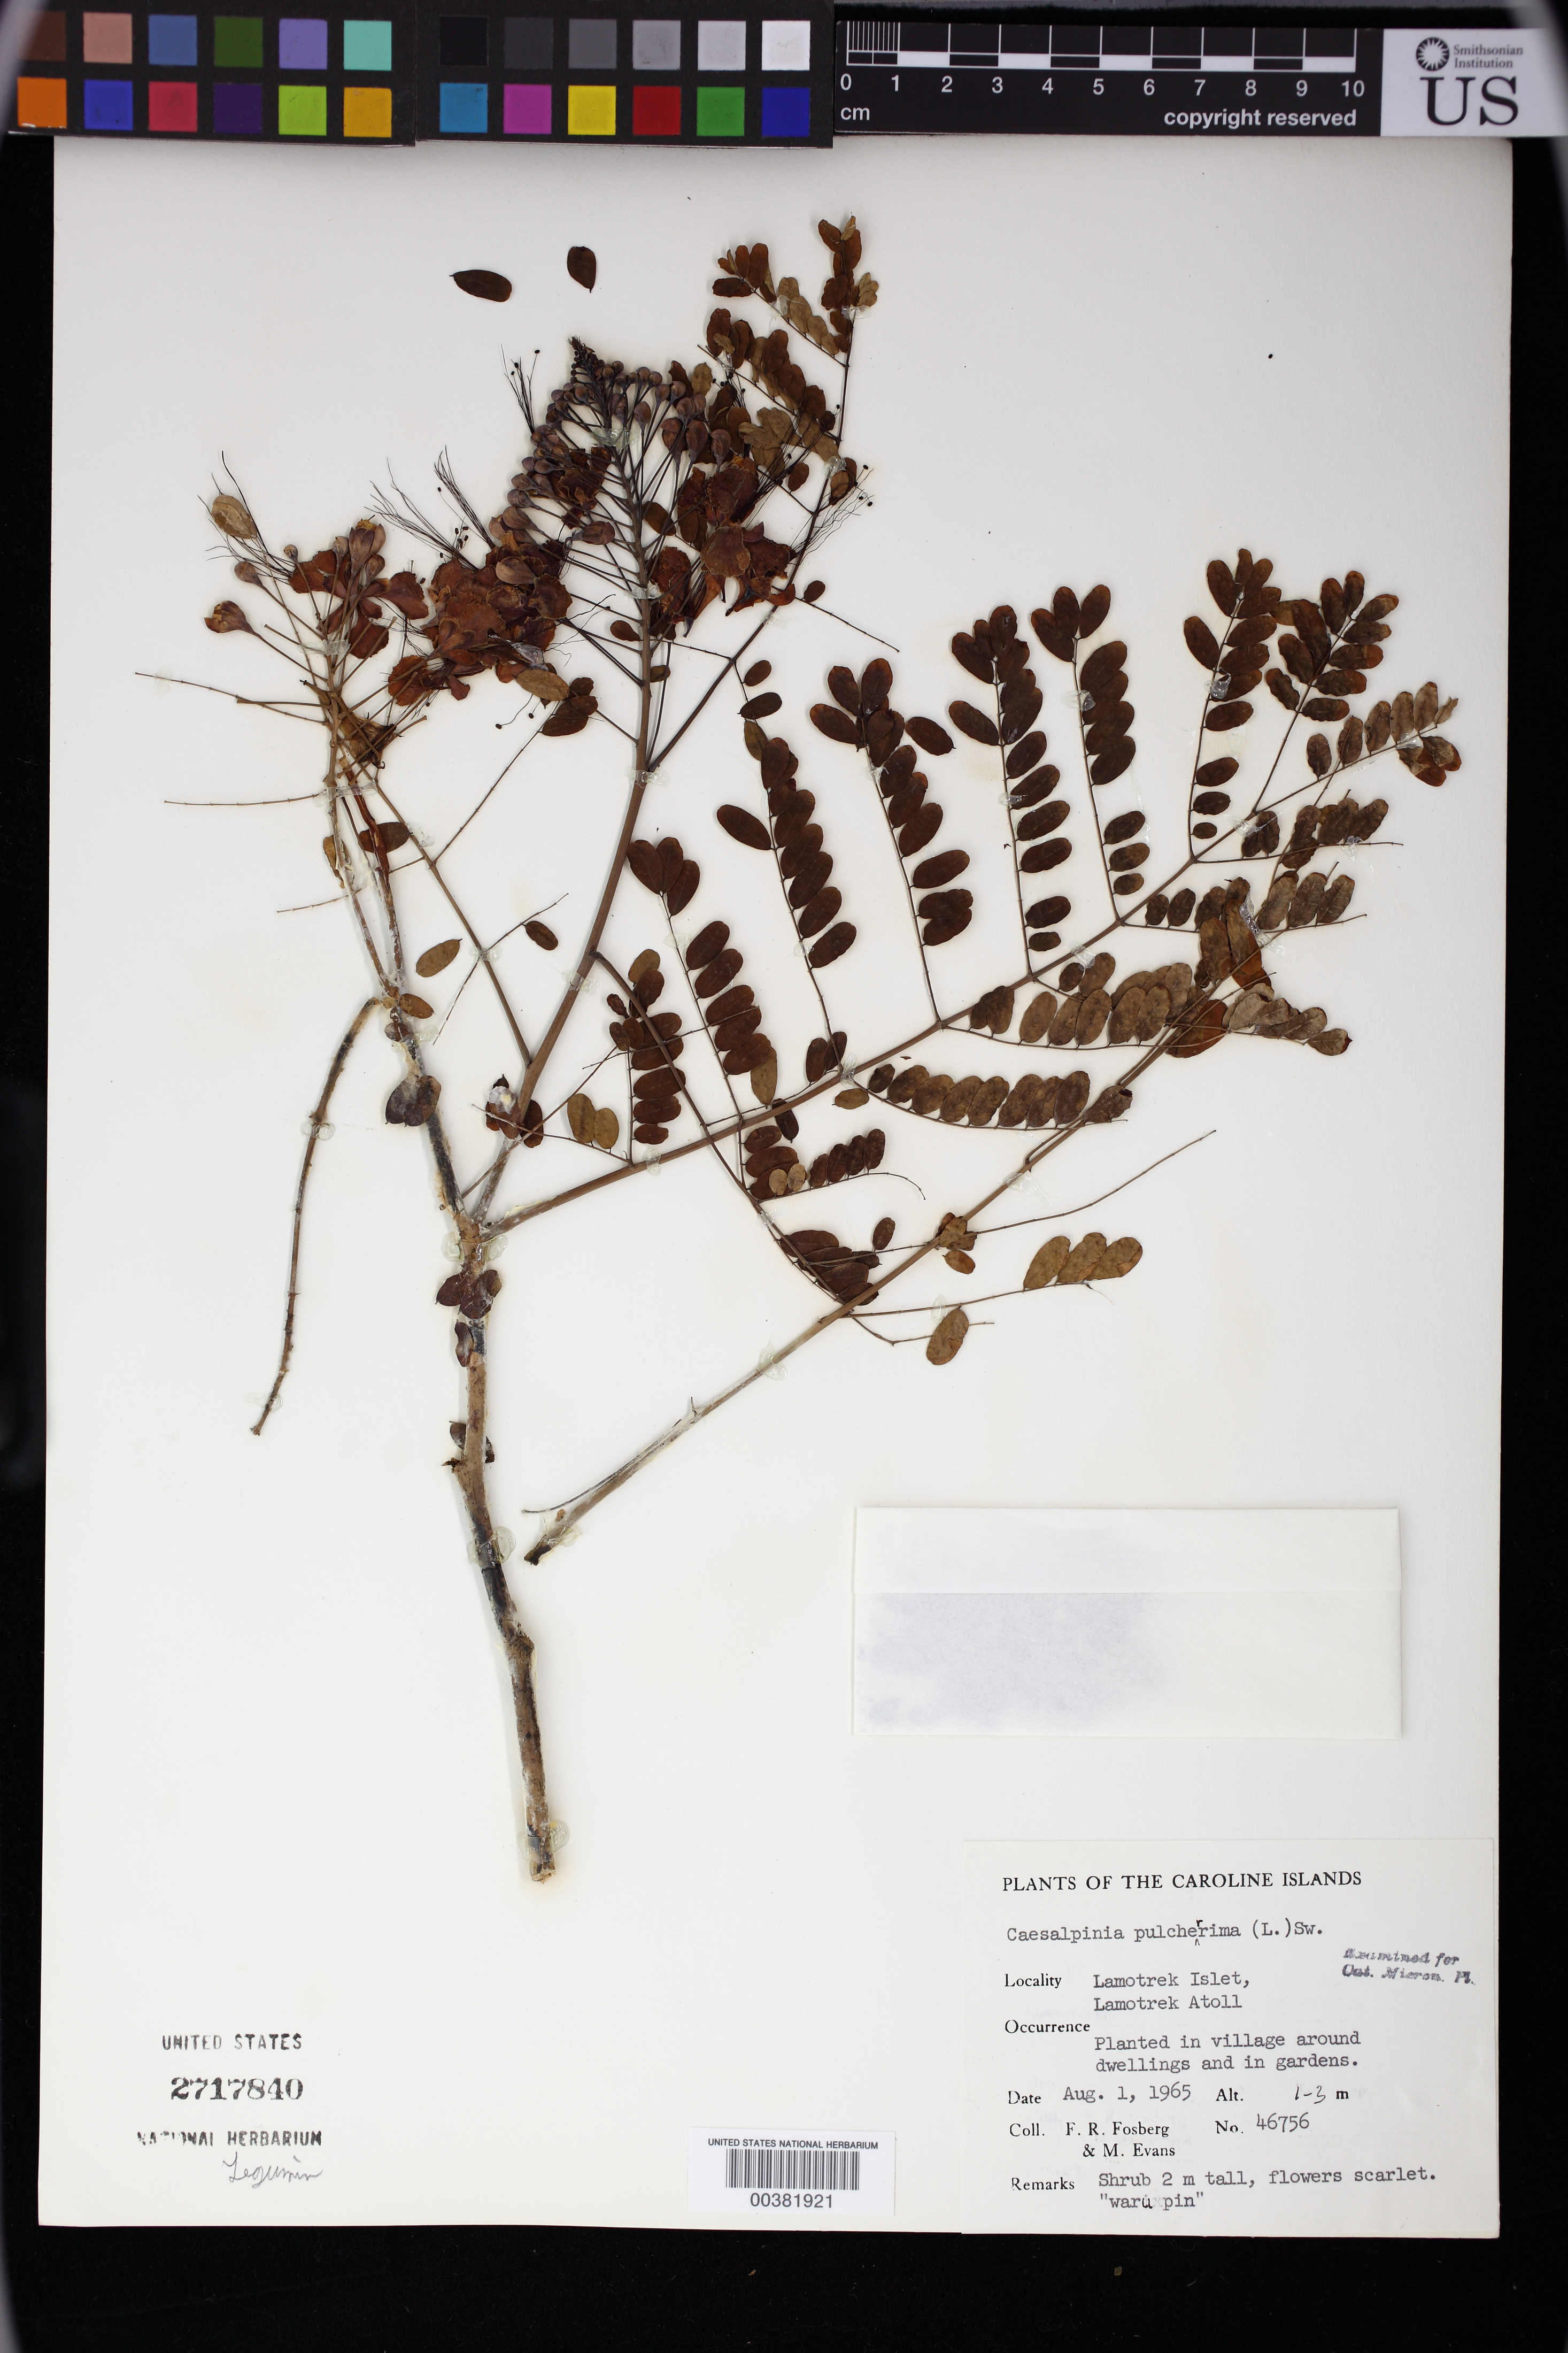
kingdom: Plantae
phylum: Tracheophyta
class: Magnoliopsida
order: Fabales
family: Fabaceae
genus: Caesalpinia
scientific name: Caesalpinia pulcherrima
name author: (L.) Sw.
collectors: F. R. Fosberg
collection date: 1946-08-19/1946-08-21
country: Micronesia, Federated States of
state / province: Kosrae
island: Lelu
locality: Lela (Lele) Harbor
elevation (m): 1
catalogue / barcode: US 2717840